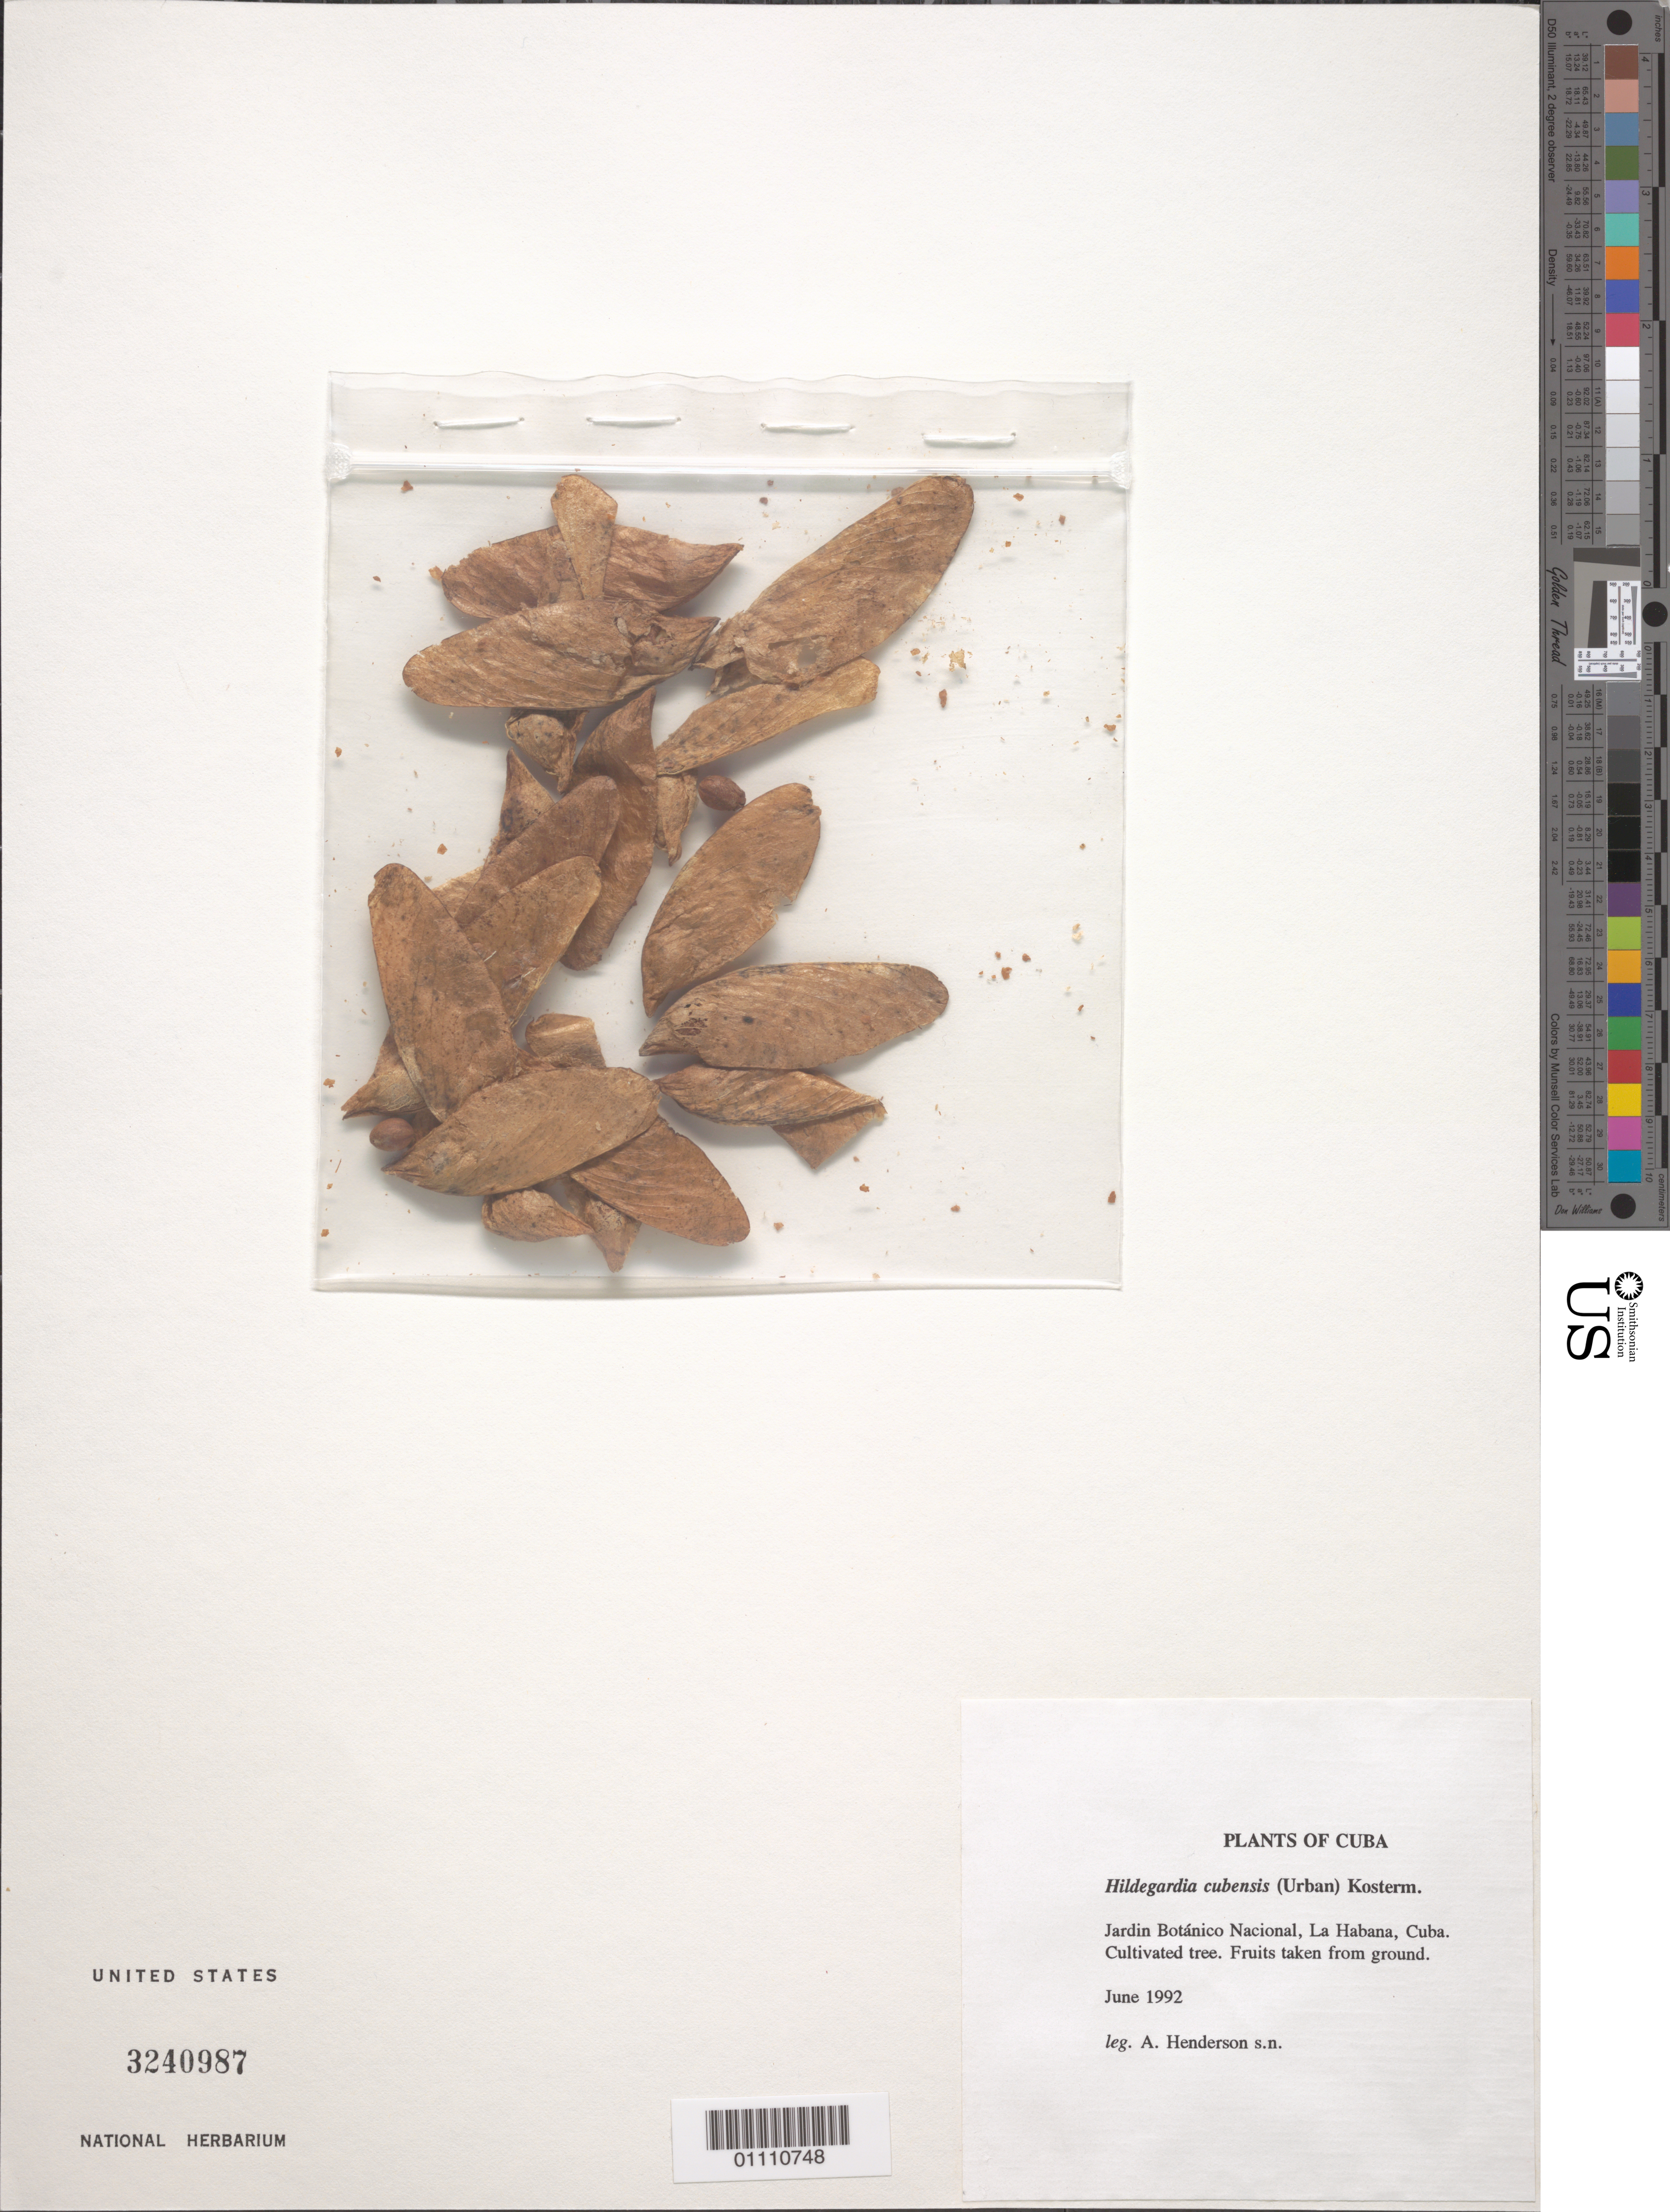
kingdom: Plantae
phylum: Tracheophyta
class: Magnoliopsida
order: Malvales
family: Malvaceae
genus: Hildegardia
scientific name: Hildegardia cubensis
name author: (Urb.) Kosterm.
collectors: A. Henderson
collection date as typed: Jun 1992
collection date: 1992-06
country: Cuba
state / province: La Habana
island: Cuba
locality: Jardin Botanico Nacional, La Habana, Cuba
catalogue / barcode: US 3240987